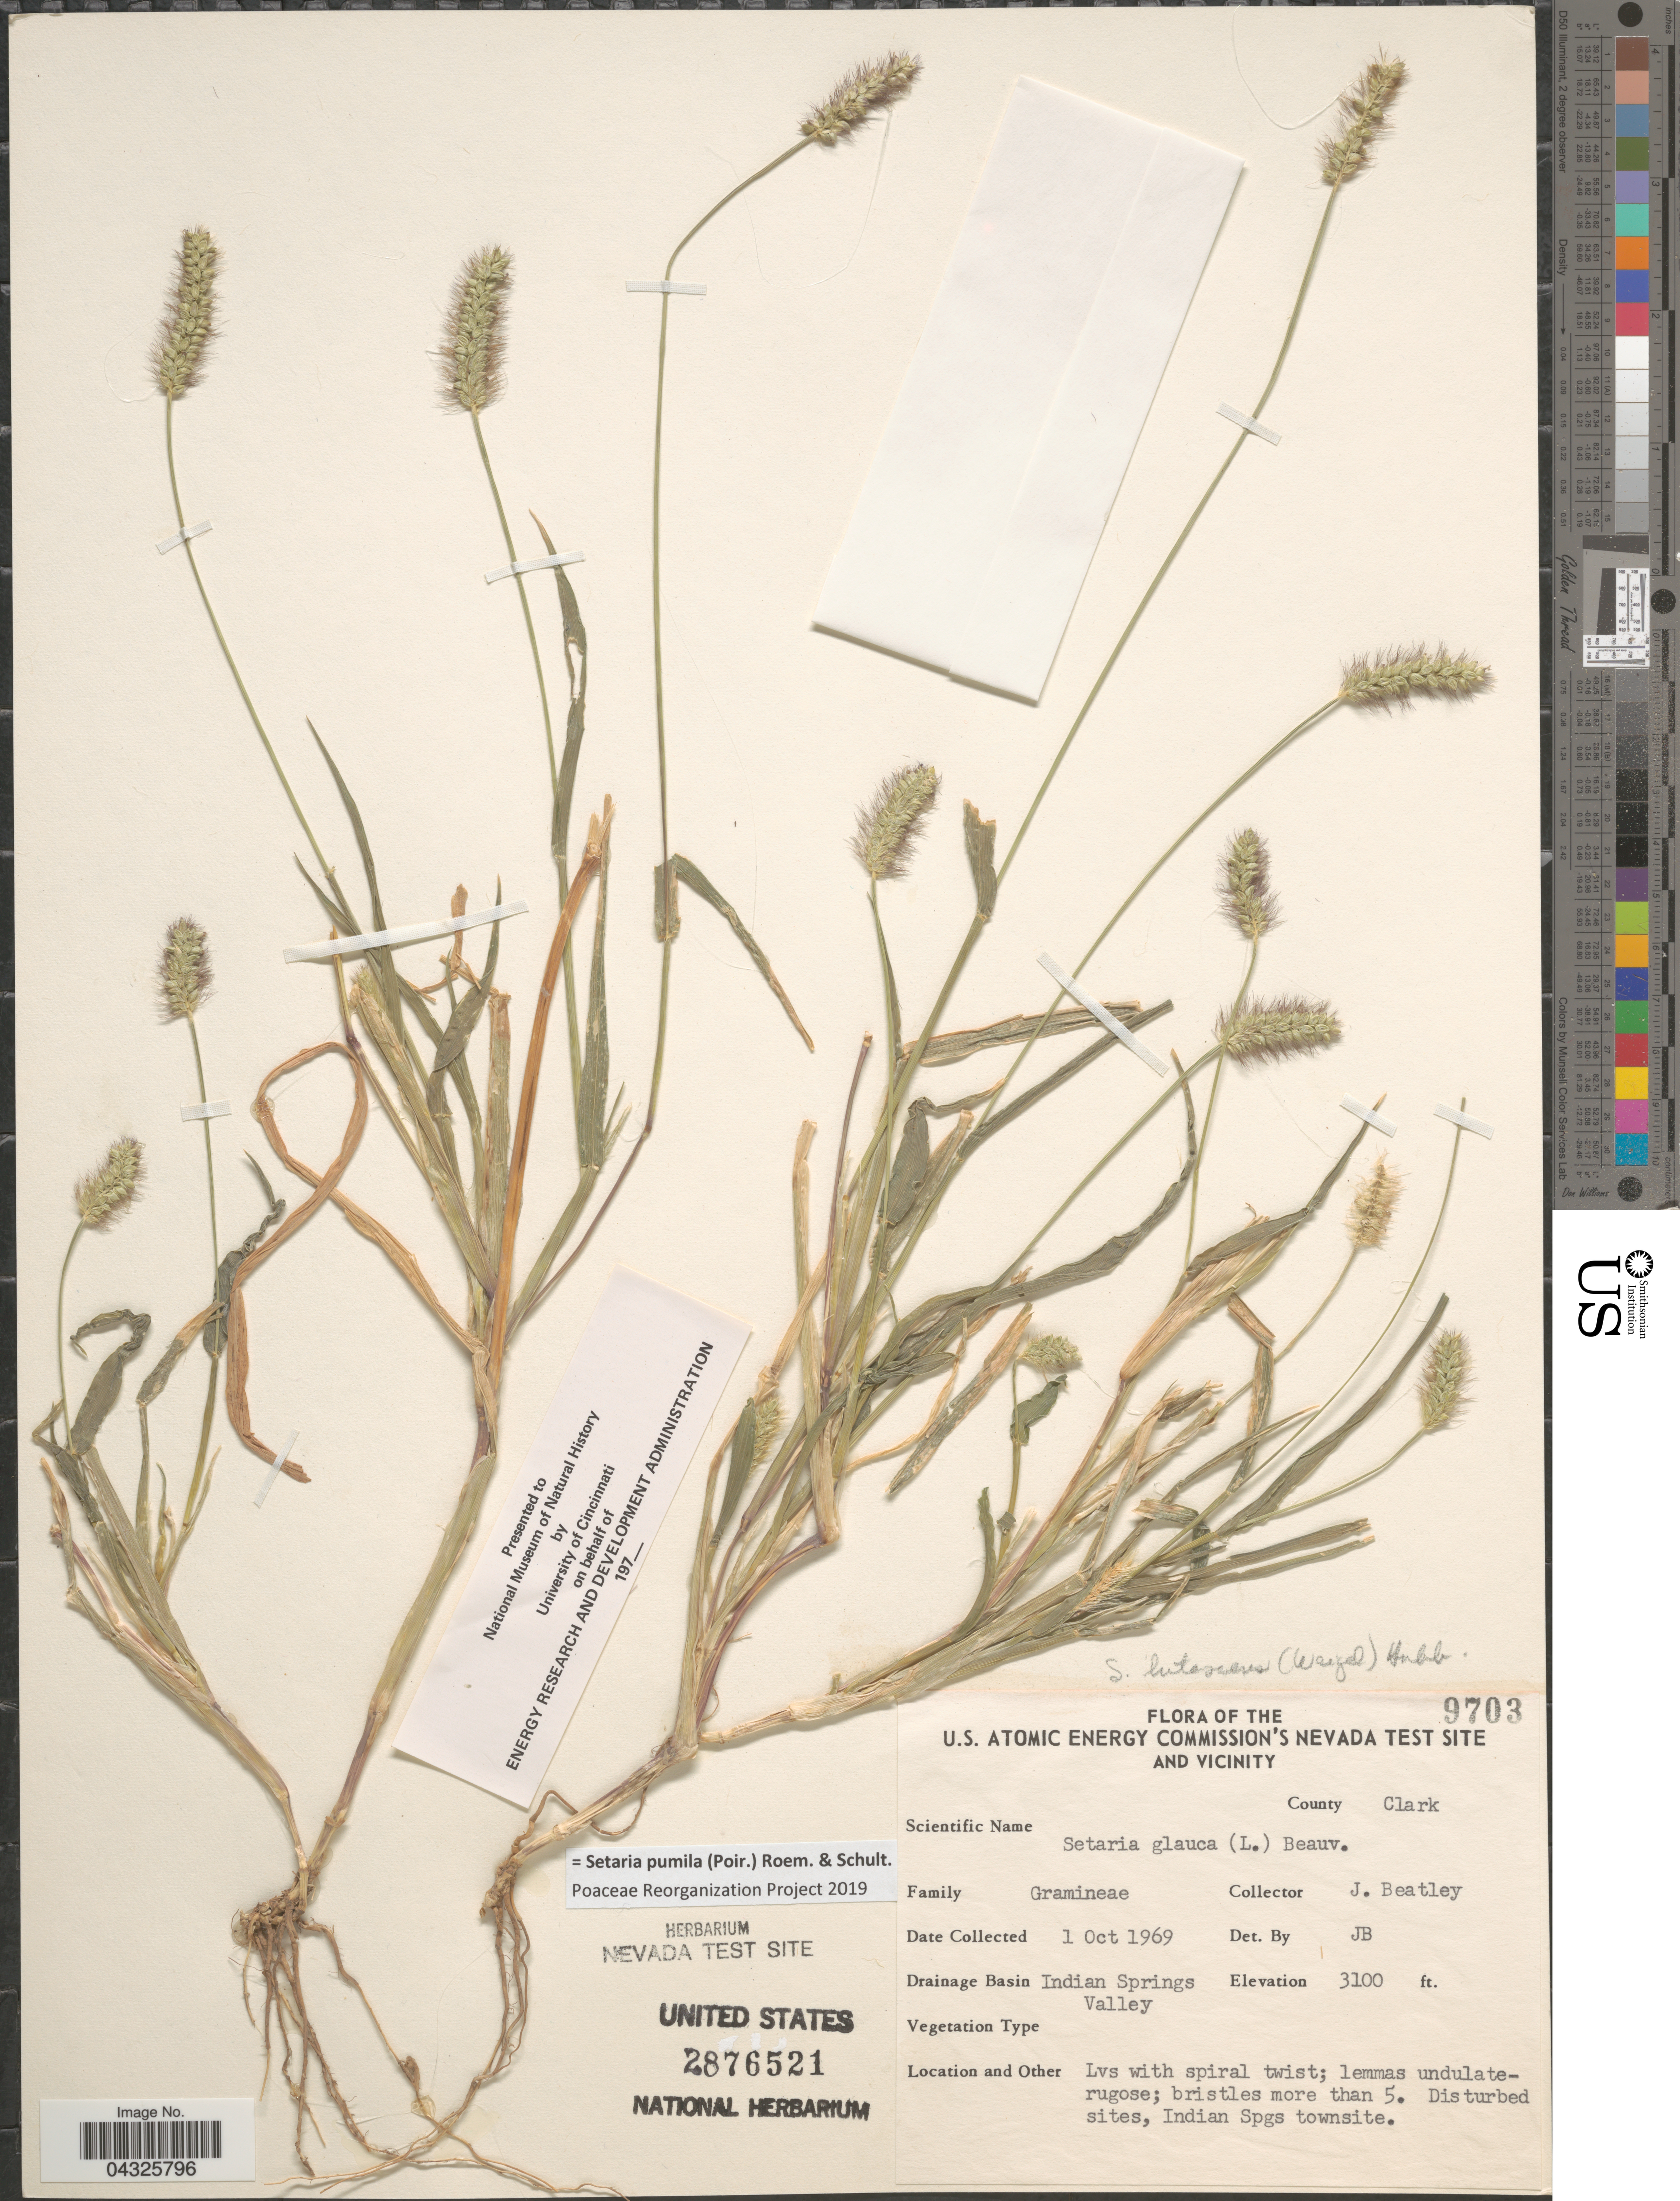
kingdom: Plantae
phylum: Tracheophyta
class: Liliopsida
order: Poales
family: Poaceae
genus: Setaria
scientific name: Setaria pumila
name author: (Poir.) Roem. & Schult.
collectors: J. C. Beatley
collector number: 9703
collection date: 1969-10-01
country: United States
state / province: Nevada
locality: The U.S. Atomic Energy Commission's Nevada Test Site and Vicinity. County Clark. Drainage Basin Indian Springs Valley. Disturbed sites, Indian Spgs townsite.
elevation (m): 945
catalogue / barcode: US 2876521